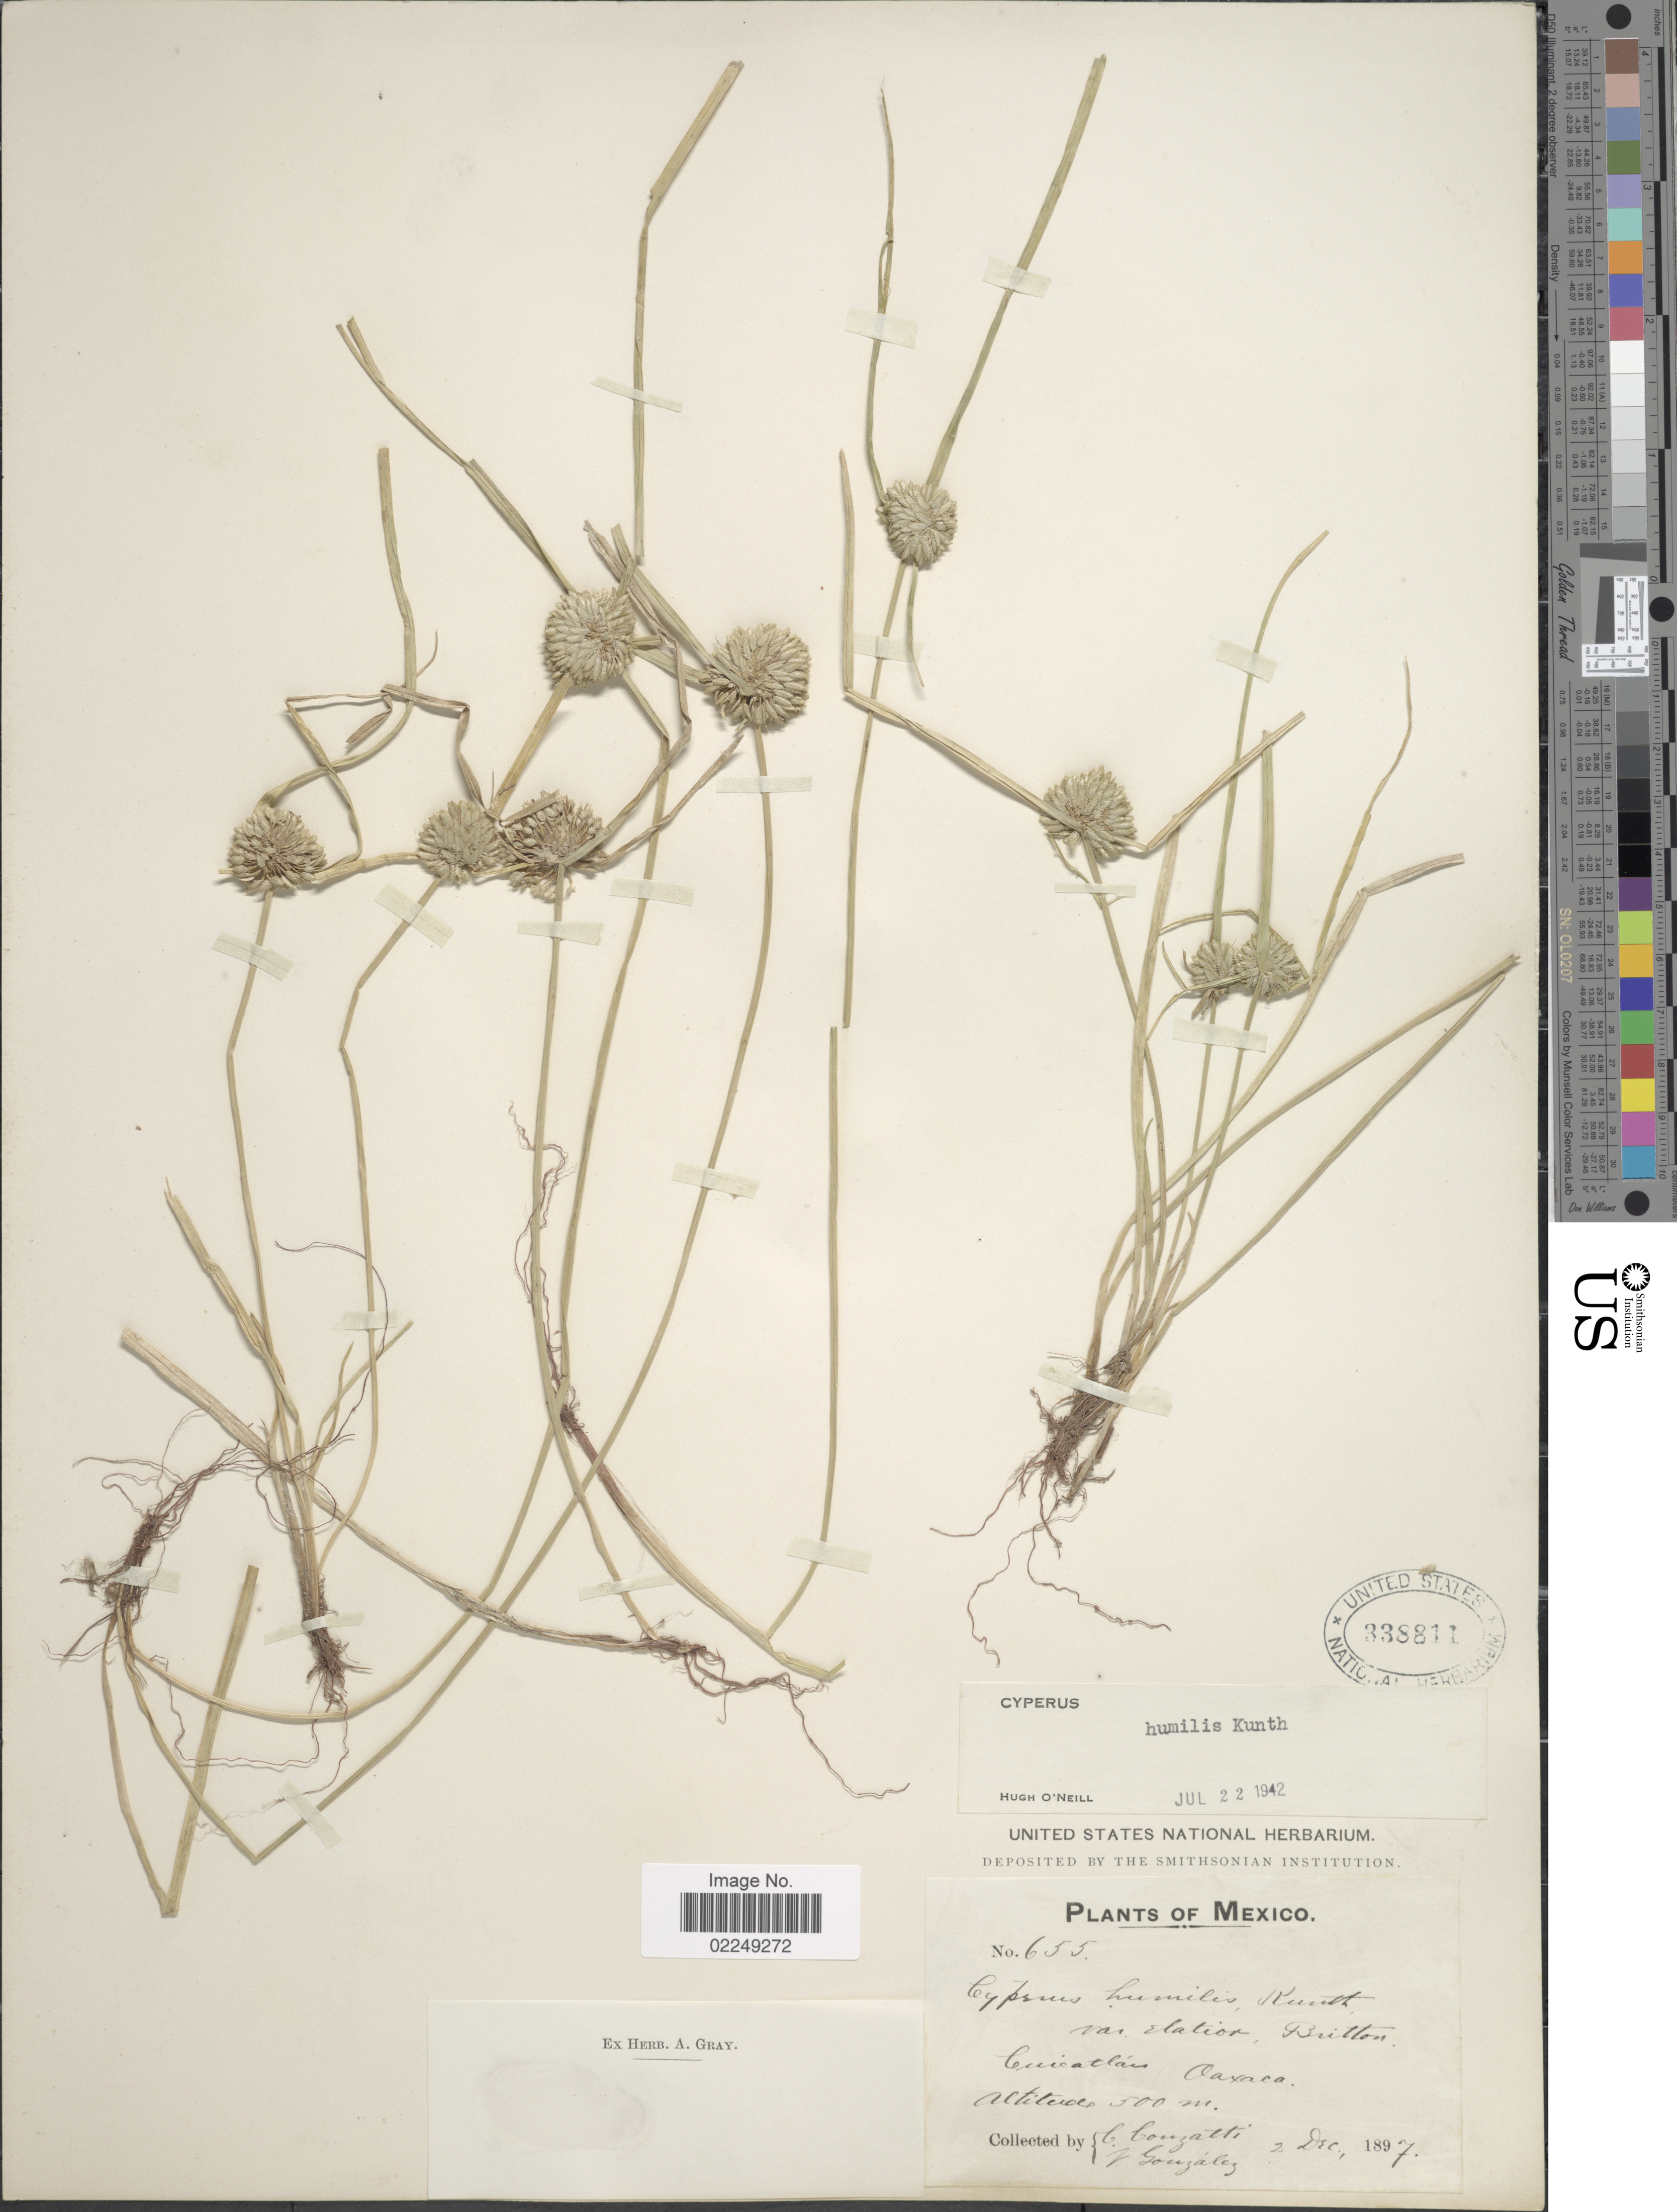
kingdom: Plantae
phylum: Tracheophyta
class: Liliopsida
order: Poales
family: Cyperaceae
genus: Cyperus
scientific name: Cyperus humilis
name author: Kunth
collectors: C. Conzatti & J. González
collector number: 655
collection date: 1897-12-02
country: Mexico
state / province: Oaxaca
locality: Cuicatlan, Oaxaca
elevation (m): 500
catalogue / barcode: US 338811